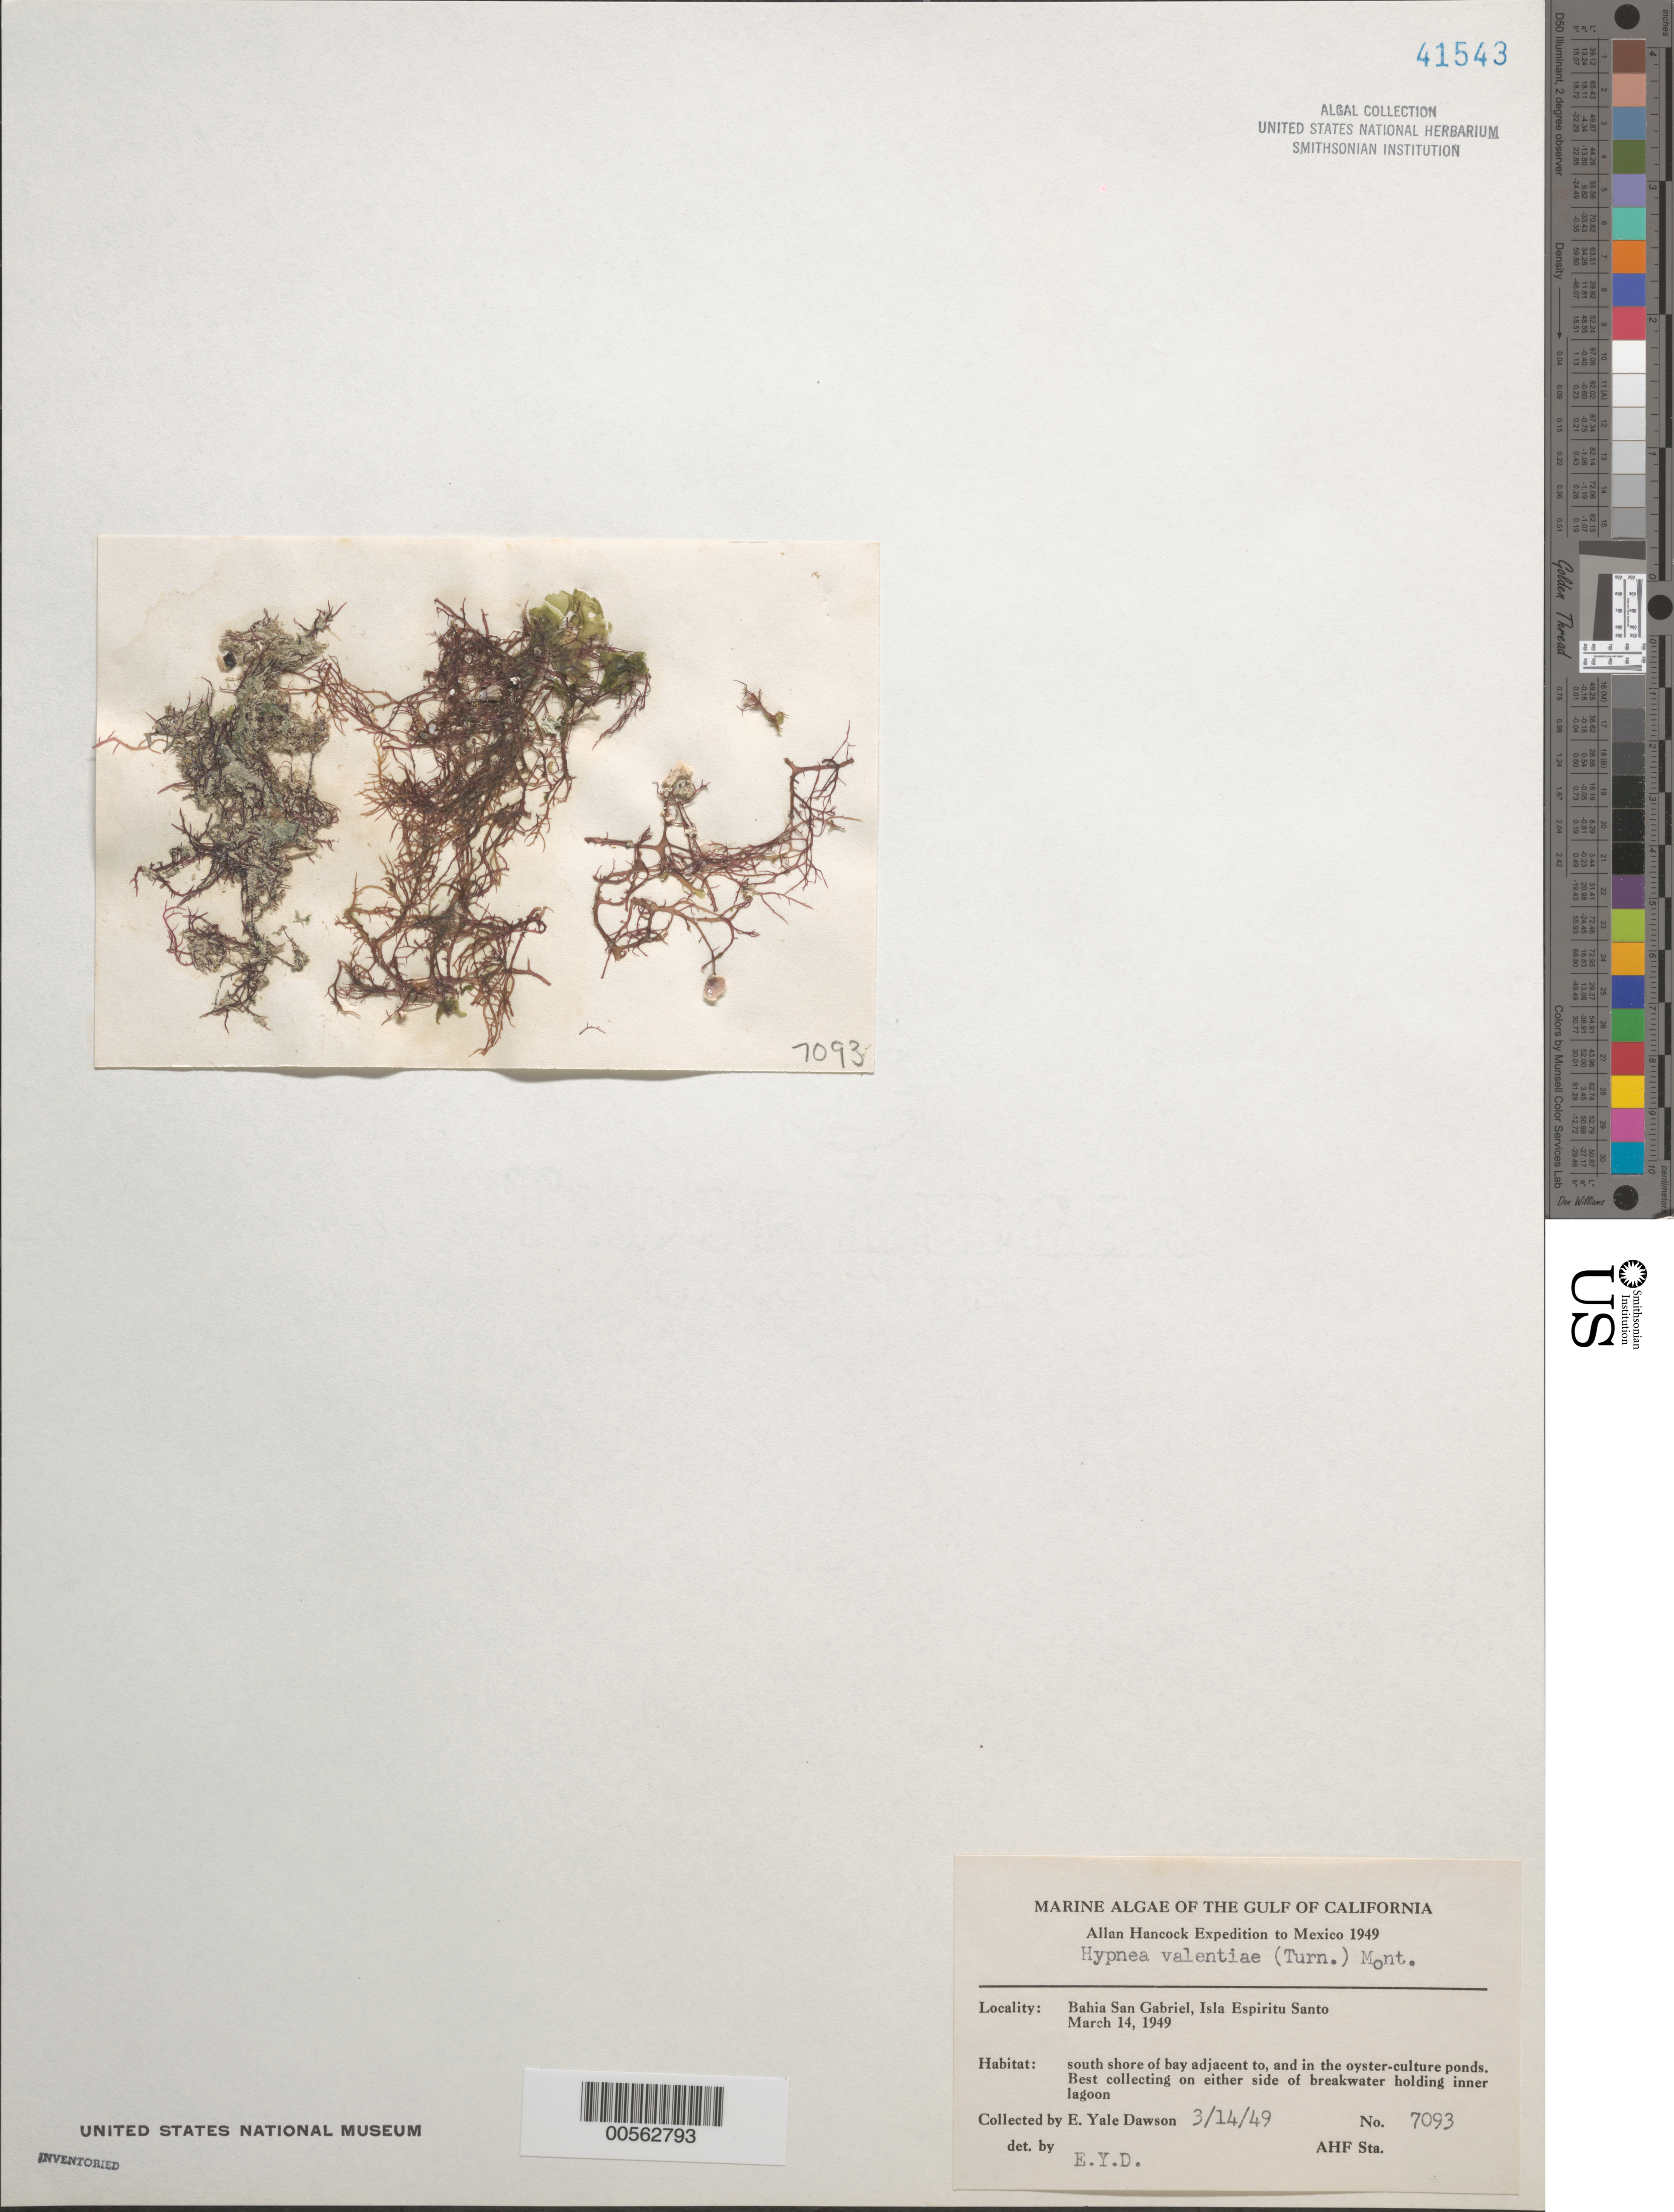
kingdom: Plantae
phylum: Rhodophyta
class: Florideophyceae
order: Gigartinales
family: Cystocloniaceae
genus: Hypnea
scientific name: Hypnea valentiae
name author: (Turner) Mont.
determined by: Dawson, E. Y.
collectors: E. Y. Dawson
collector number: EYD 7093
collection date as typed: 14 Mar 1949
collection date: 1949-03-14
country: Mexico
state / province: Baja California Sur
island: Isla Espiritu Santo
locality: Bahia San Gabriel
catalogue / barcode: US 41543